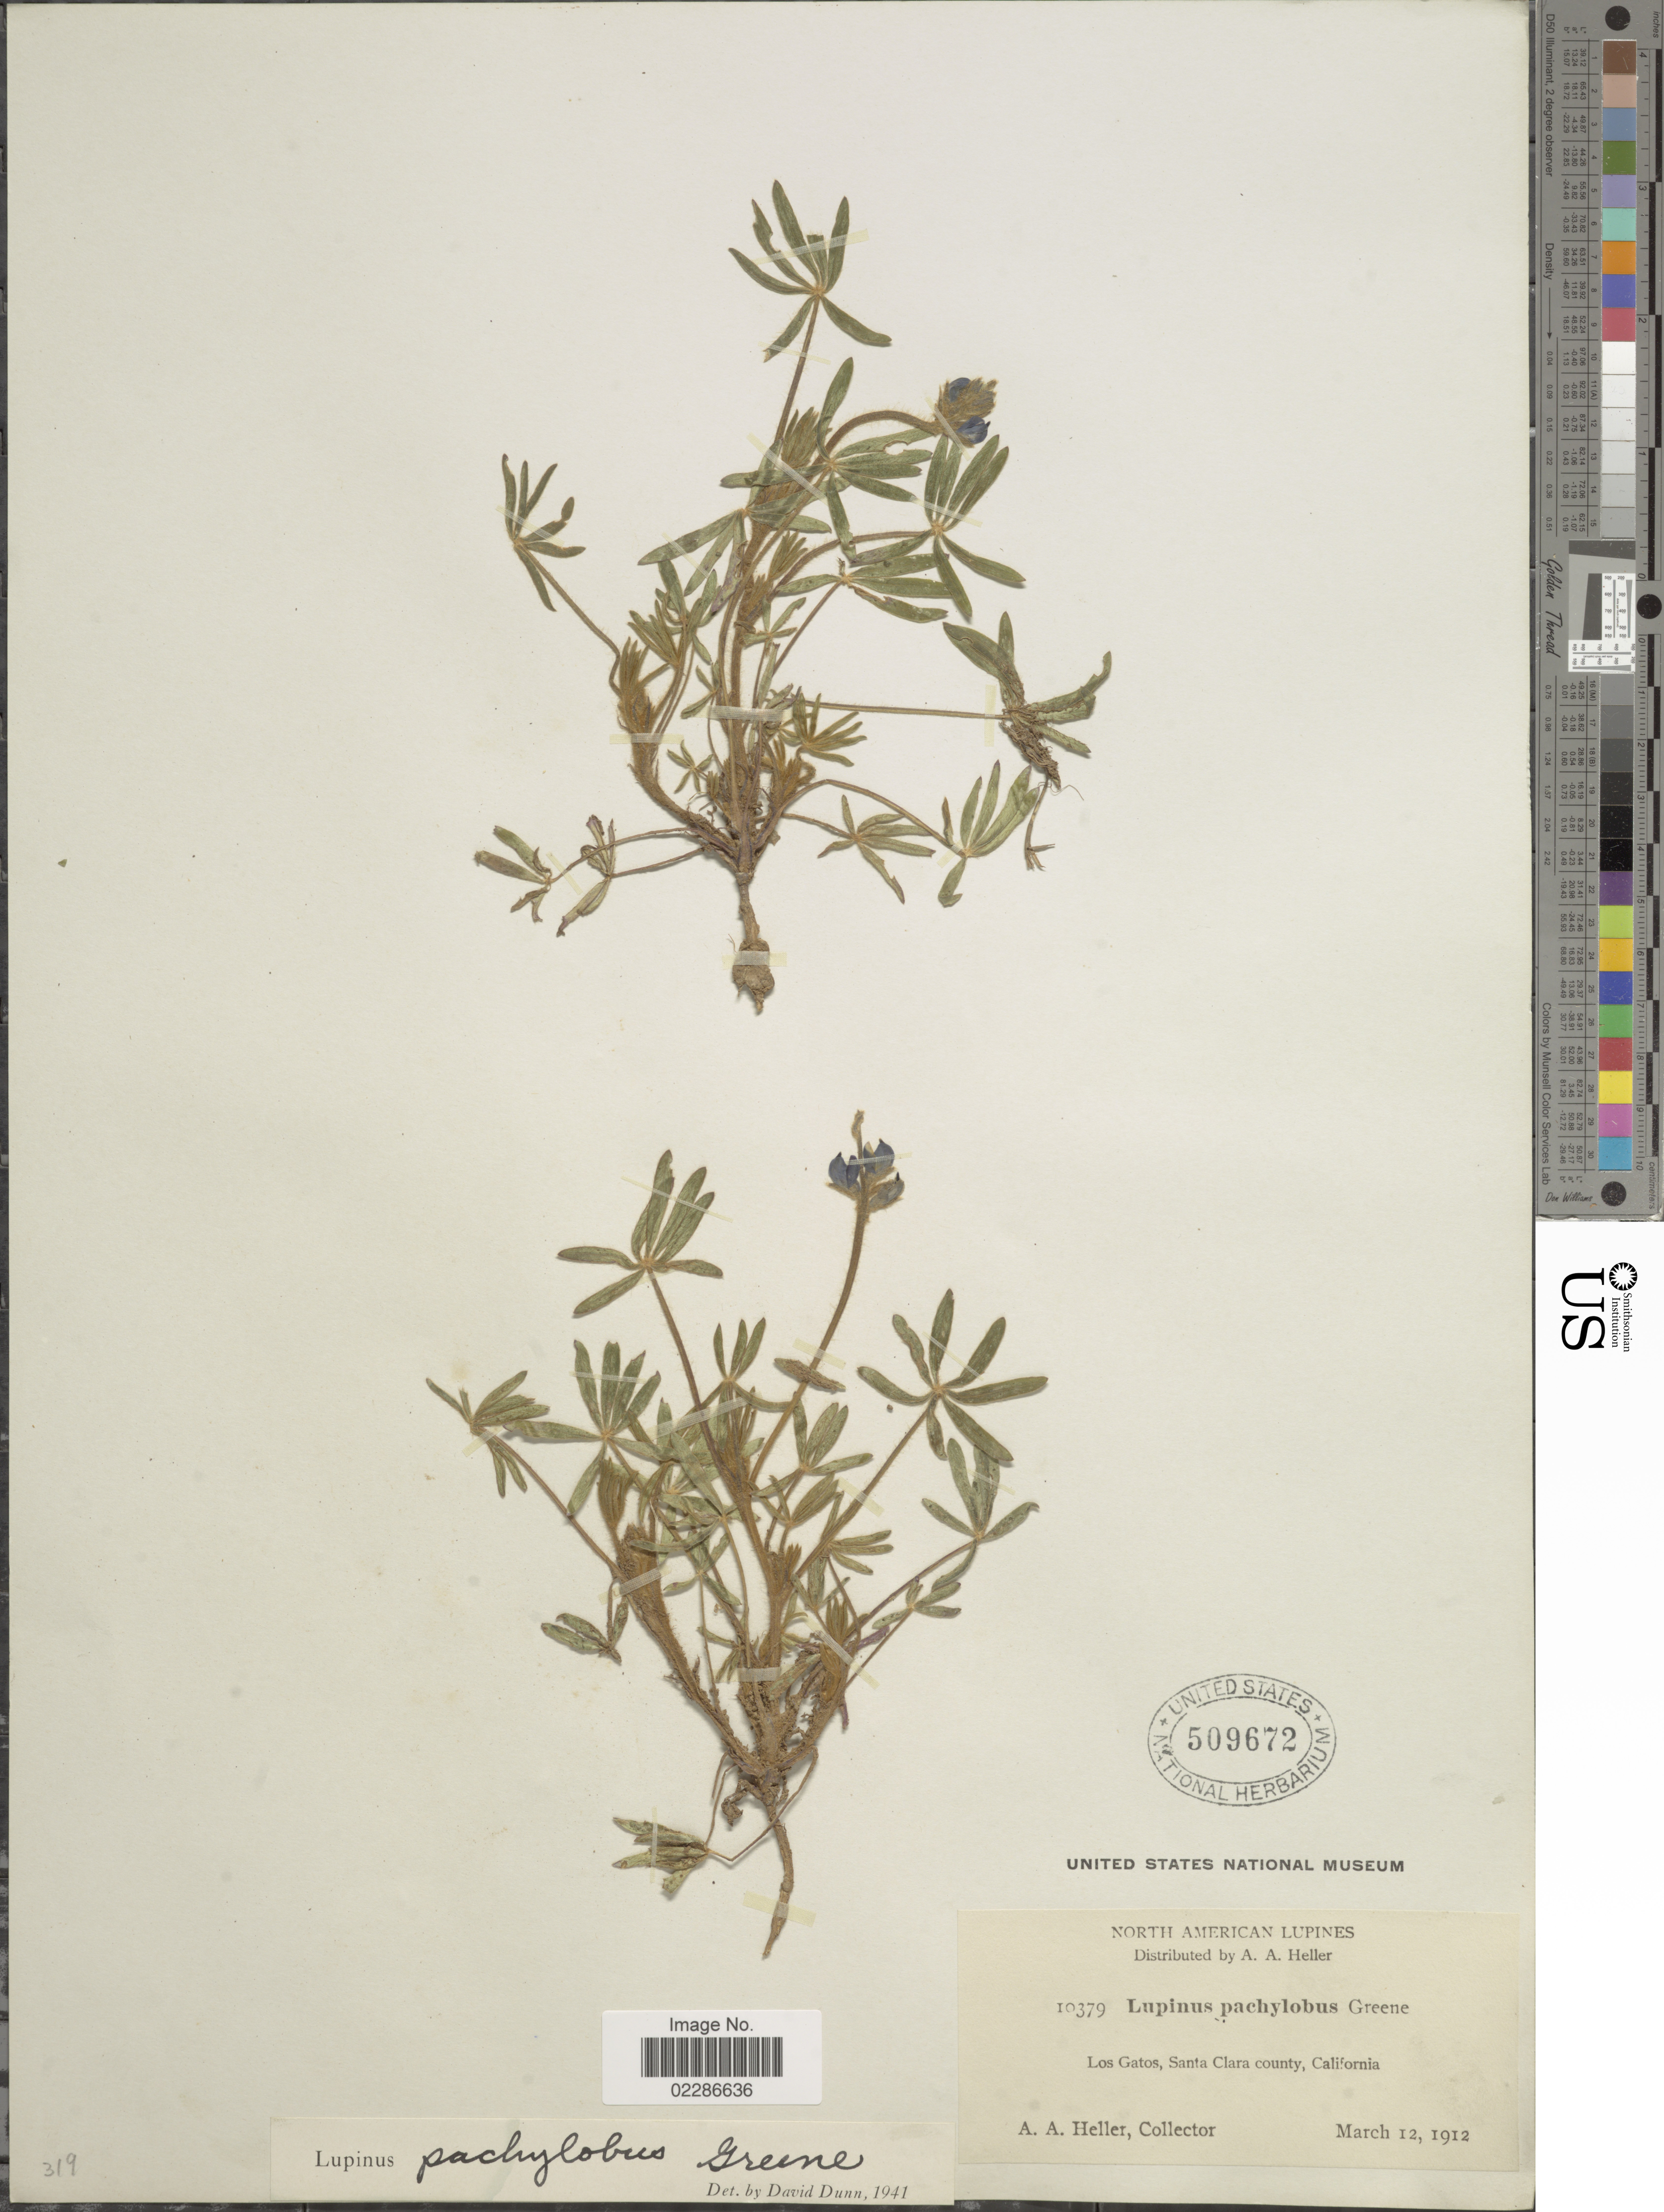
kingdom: Plantae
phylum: Tracheophyta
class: Magnoliopsida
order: Fabales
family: Fabaceae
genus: Lupinus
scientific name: Lupinus pachylobus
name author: Greene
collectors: A. A. Heller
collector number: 10379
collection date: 1912-03-12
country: United States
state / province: California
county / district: Santa Clara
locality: Los Gatos, Santa Clara county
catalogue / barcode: US 509672